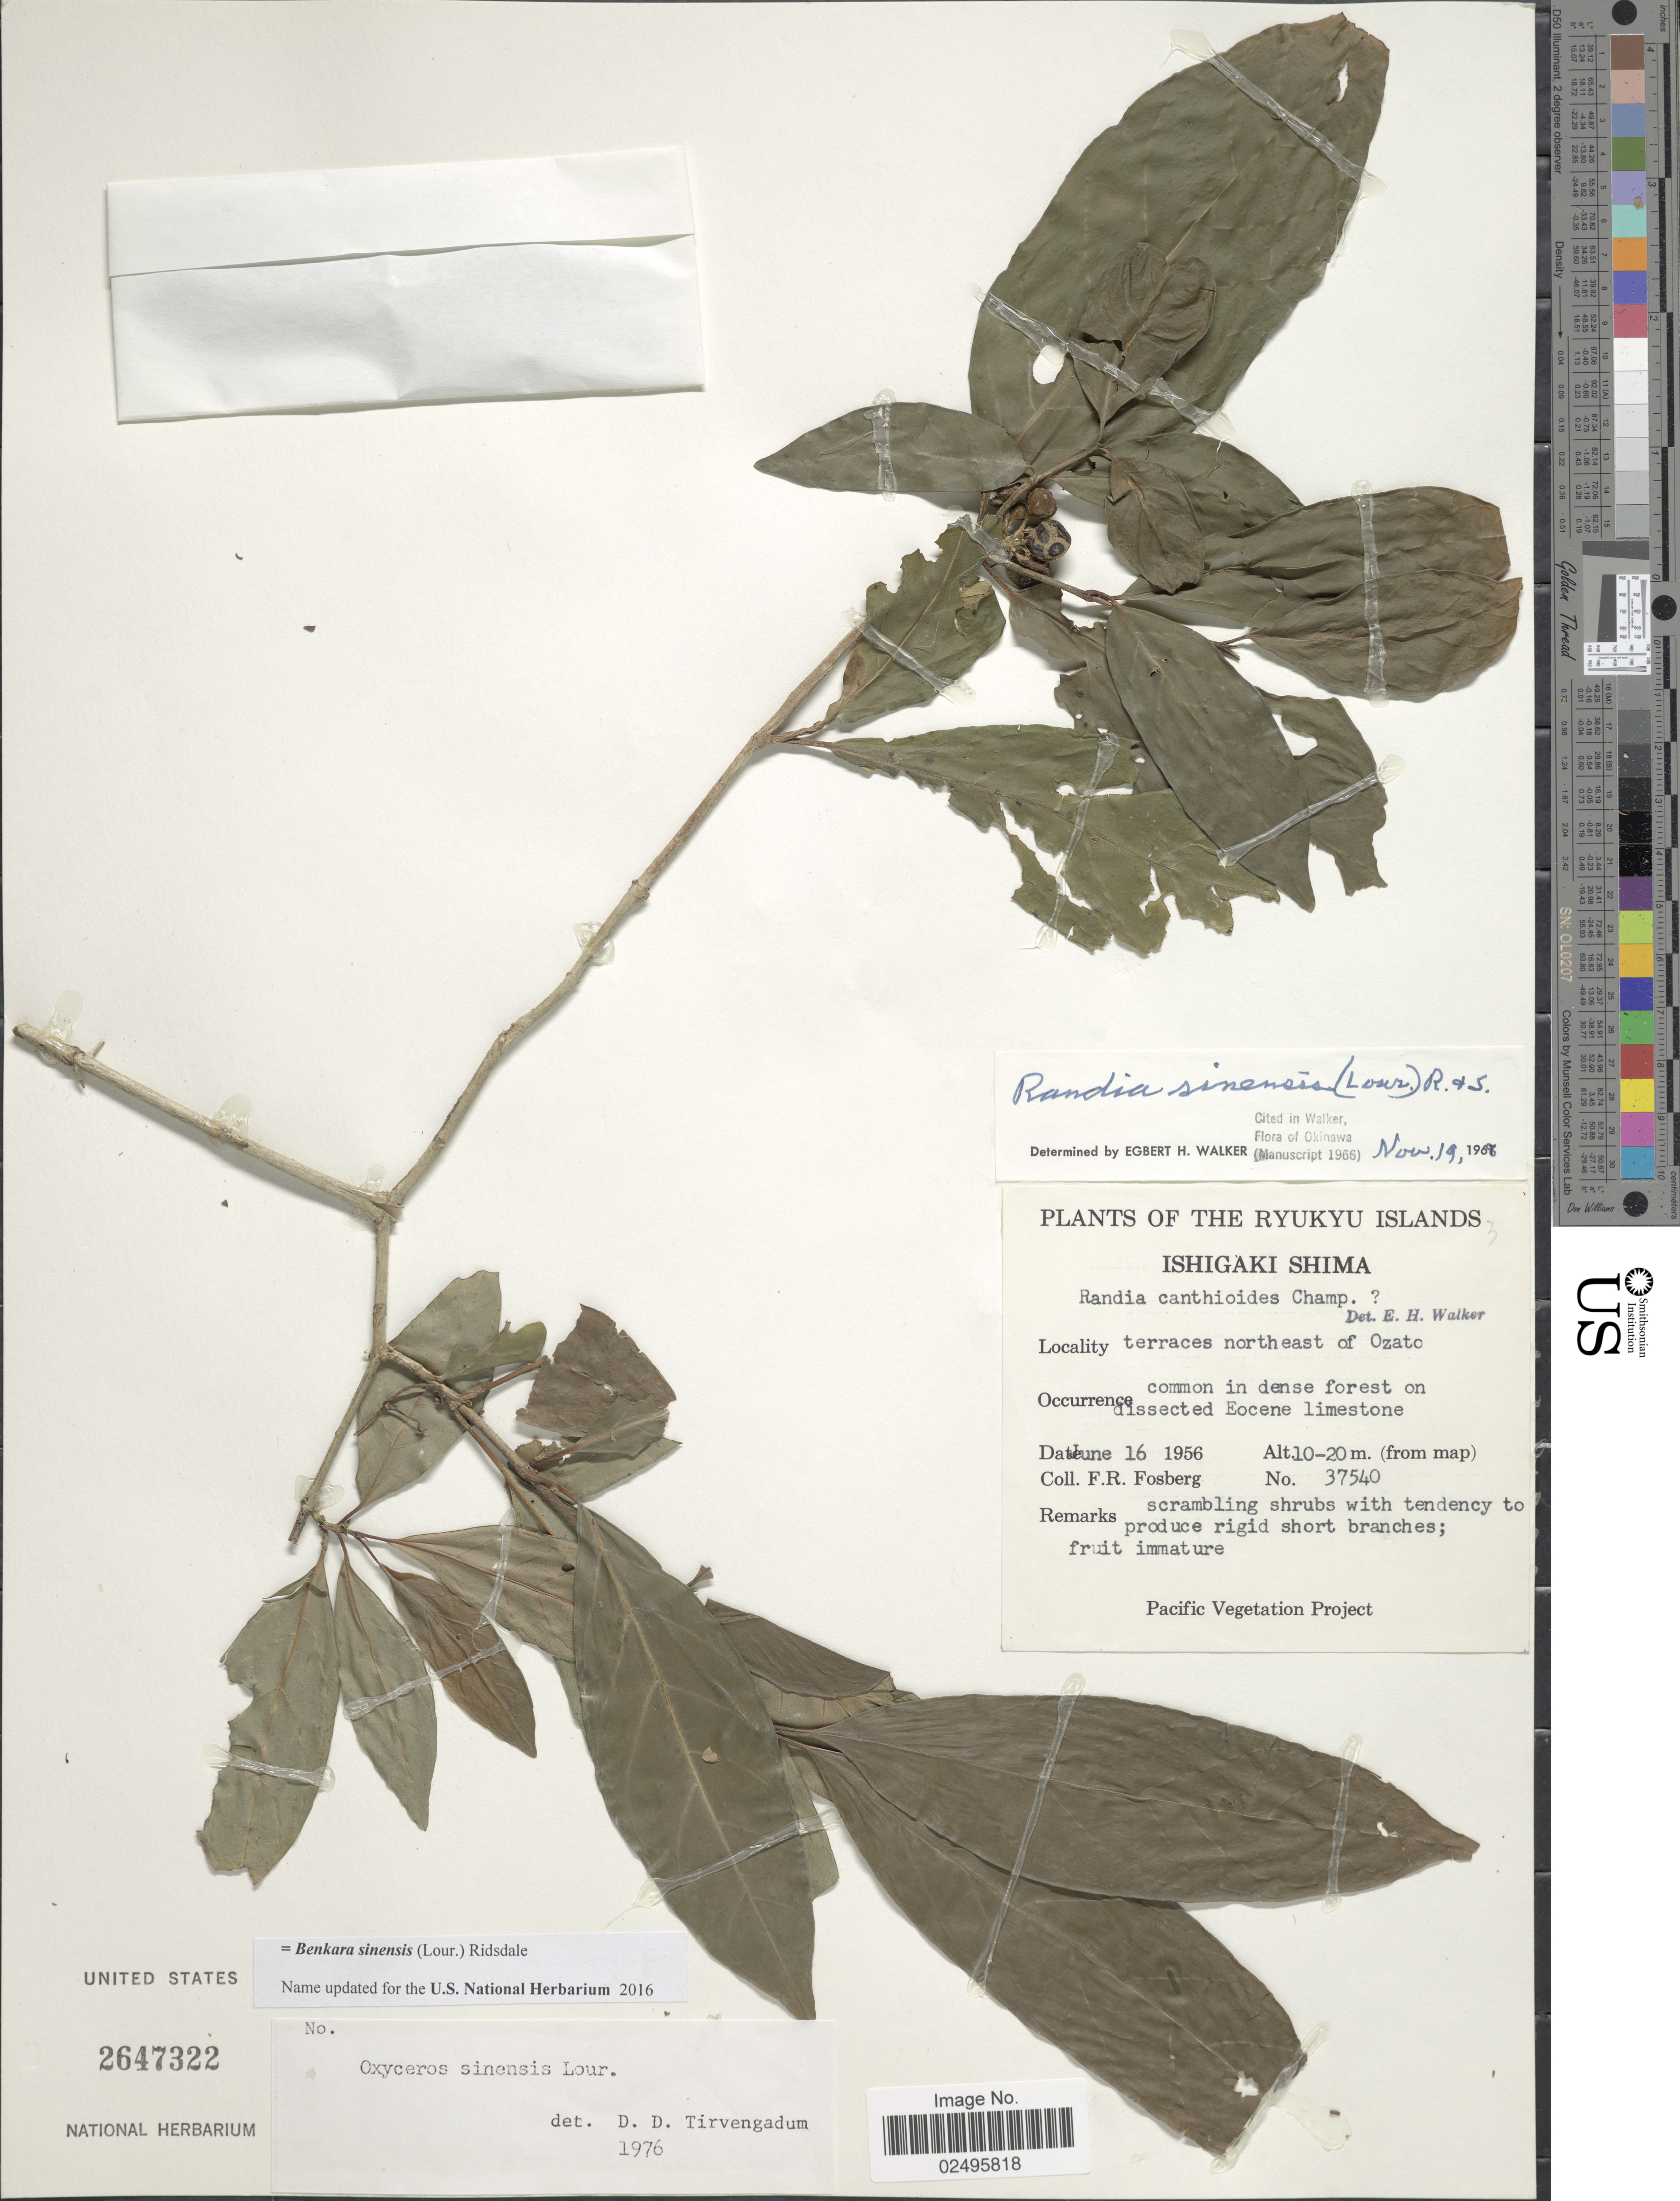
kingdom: Plantae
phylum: Tracheophyta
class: Magnoliopsida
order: Gentianales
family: Rubiaceae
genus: Oxyceros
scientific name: Oxyceros sinensis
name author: Lour.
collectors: F. R. Fosberg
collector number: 37540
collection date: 1956-06-16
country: Japan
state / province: Okinawa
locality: Ryukyu Islands. Ishigaki Shima. Terraces northeast of Ozato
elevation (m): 10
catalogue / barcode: US 2647322